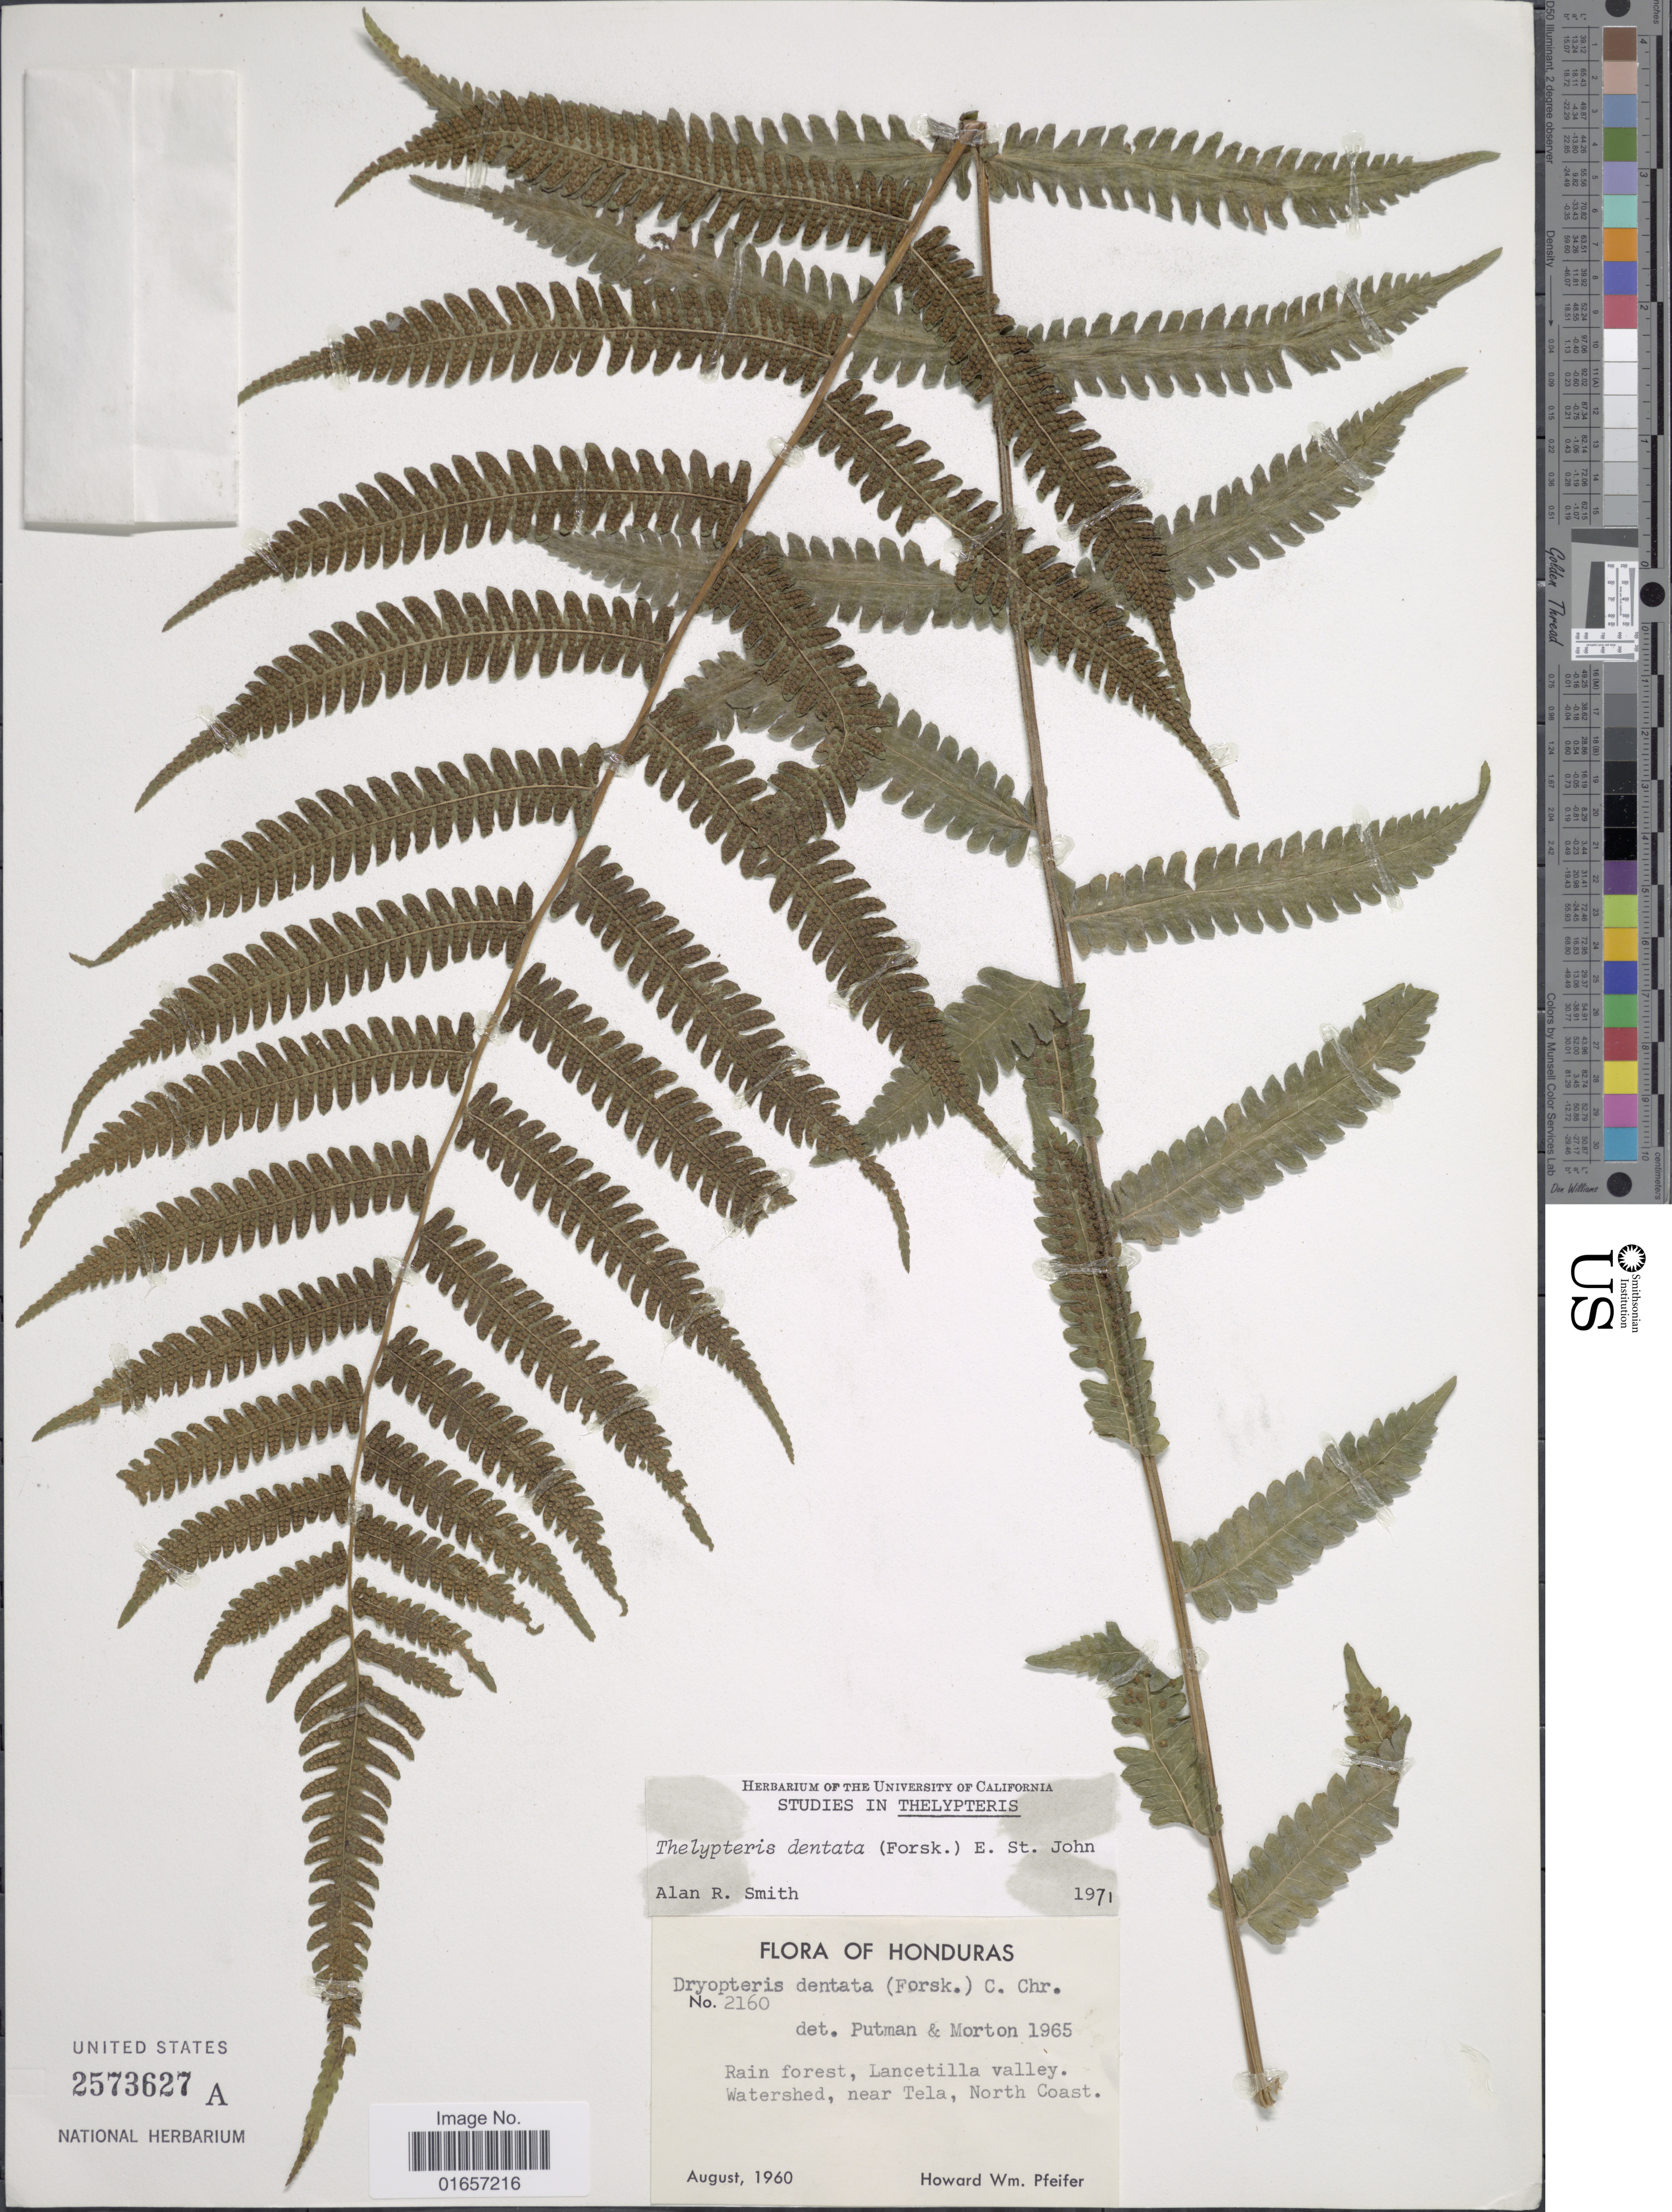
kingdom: Plantae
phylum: Tracheophyta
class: Polypodiopsida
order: Polypodiales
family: Thelypteridaceae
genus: Christella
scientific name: Christella dentata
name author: (Forssk.) Brownsey & Jermy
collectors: H. W. Pfeifer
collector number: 2160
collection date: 1960-08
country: Honduras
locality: Rain forest, Lancetilla valley, Watershed, near Tela, North Coast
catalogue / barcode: US 3573627A